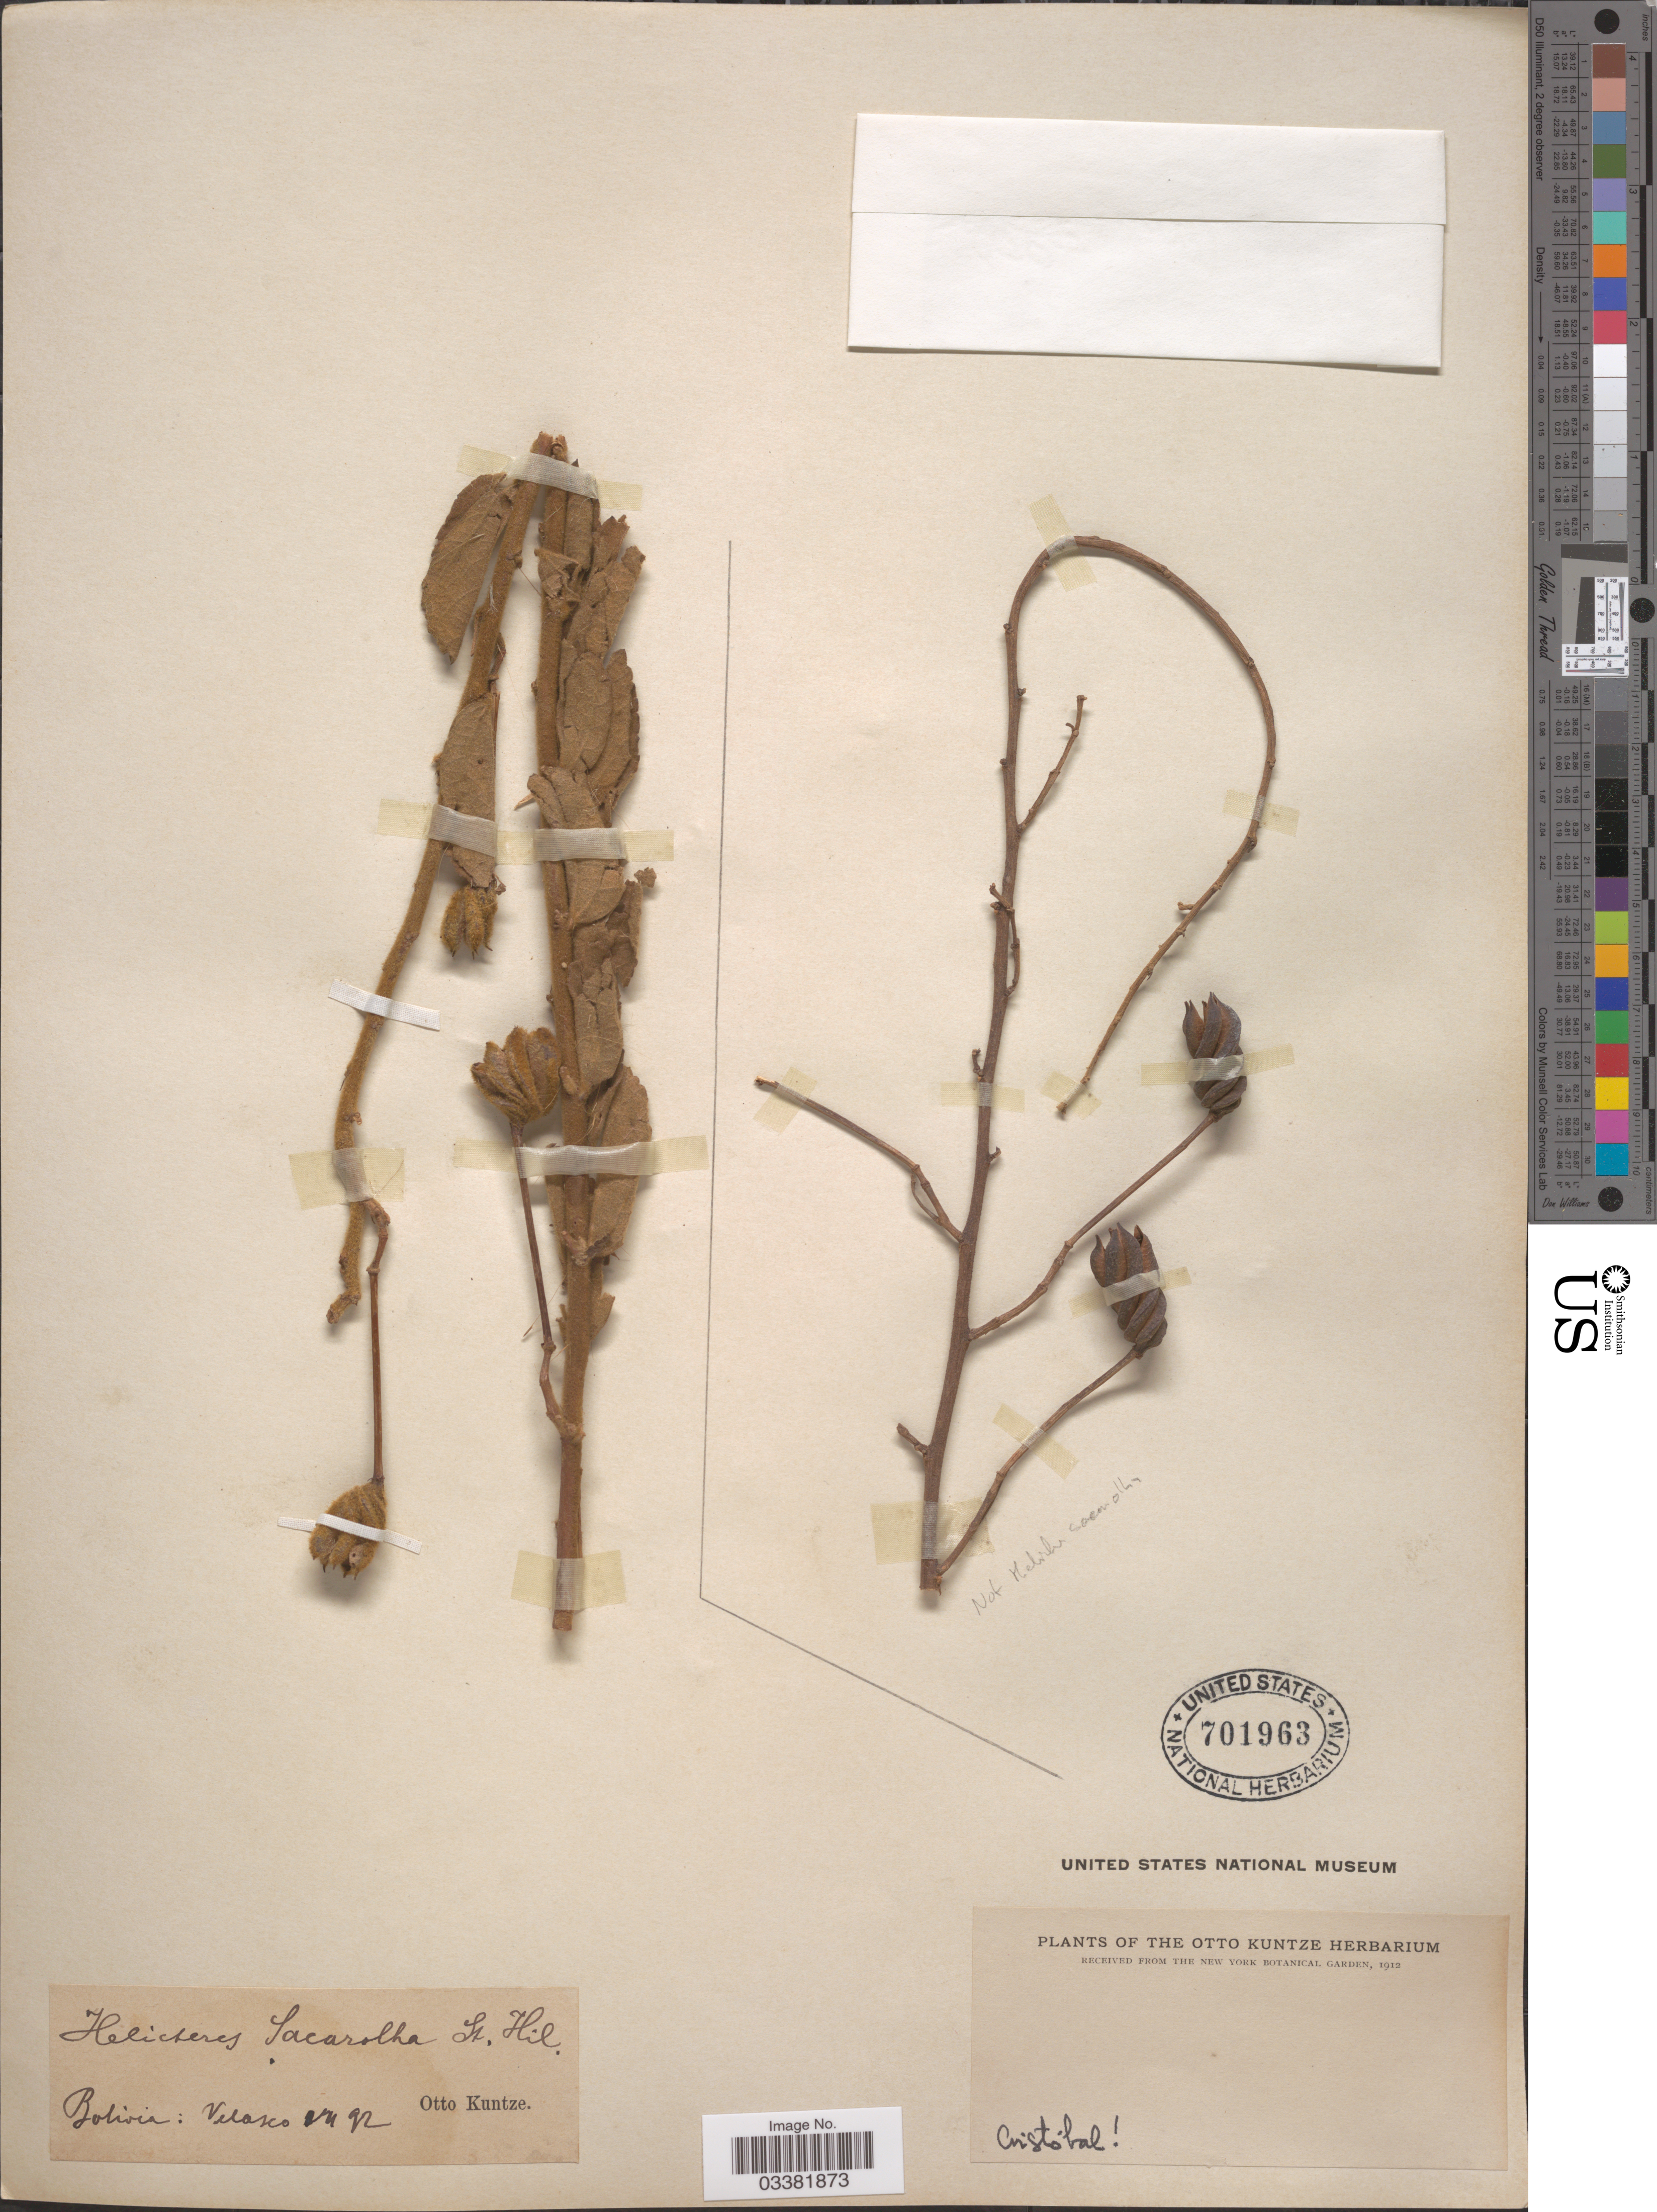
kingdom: Plantae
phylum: Tracheophyta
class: Magnoliopsida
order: Malvales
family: Malvaceae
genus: Helicteres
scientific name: Helicteres sacarolha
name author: A. St.-Hil.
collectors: C.E.O. Kuntze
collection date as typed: Transcribed d/m/y: /7/92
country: Bolivia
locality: Velasco.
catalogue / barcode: US 701963